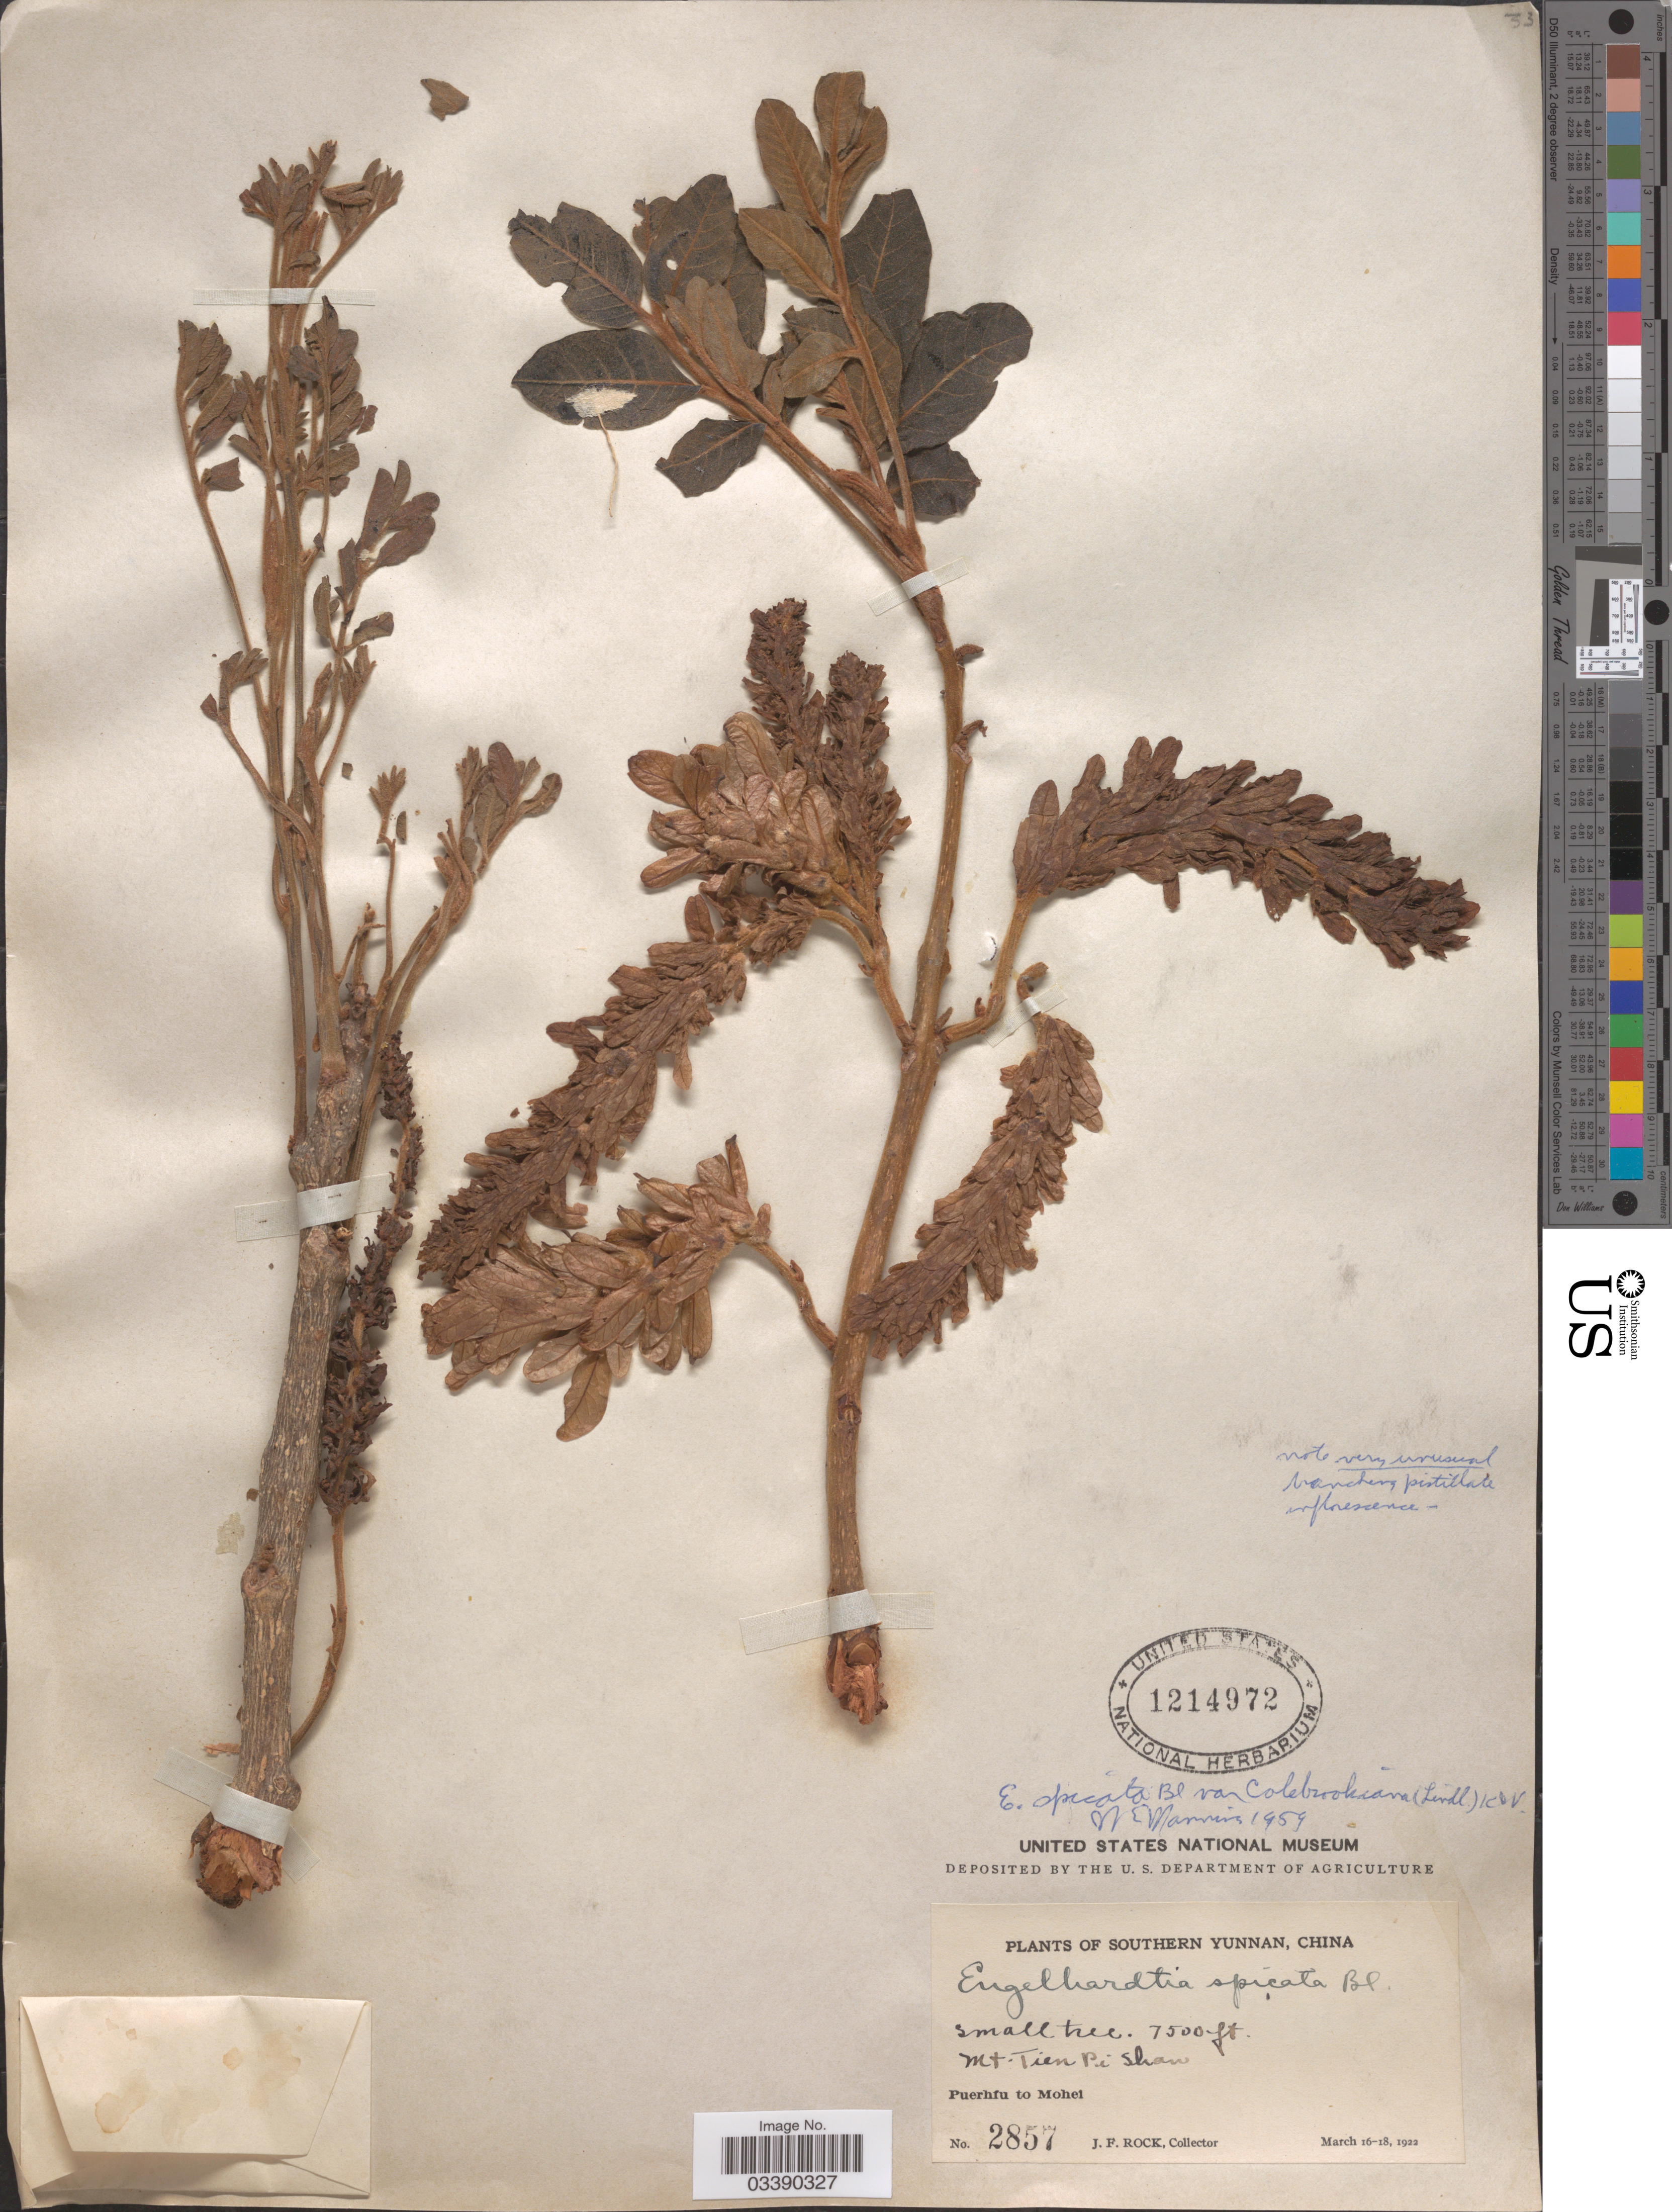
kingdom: Plantae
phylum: Tracheophyta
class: Magnoliopsida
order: Fagales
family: Juglandaceae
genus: Engelhardia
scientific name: Engelhardia spicata var. colebrookeana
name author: (Lindl.) Koord. & Valeton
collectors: J. Rock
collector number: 2857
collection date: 1922-03-16/1922-03-18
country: China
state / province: Yunnan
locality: Southern Yunnan. Mt. Tien Pi Shan. Puerhfu to Mohei.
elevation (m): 2286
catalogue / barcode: US 1214972